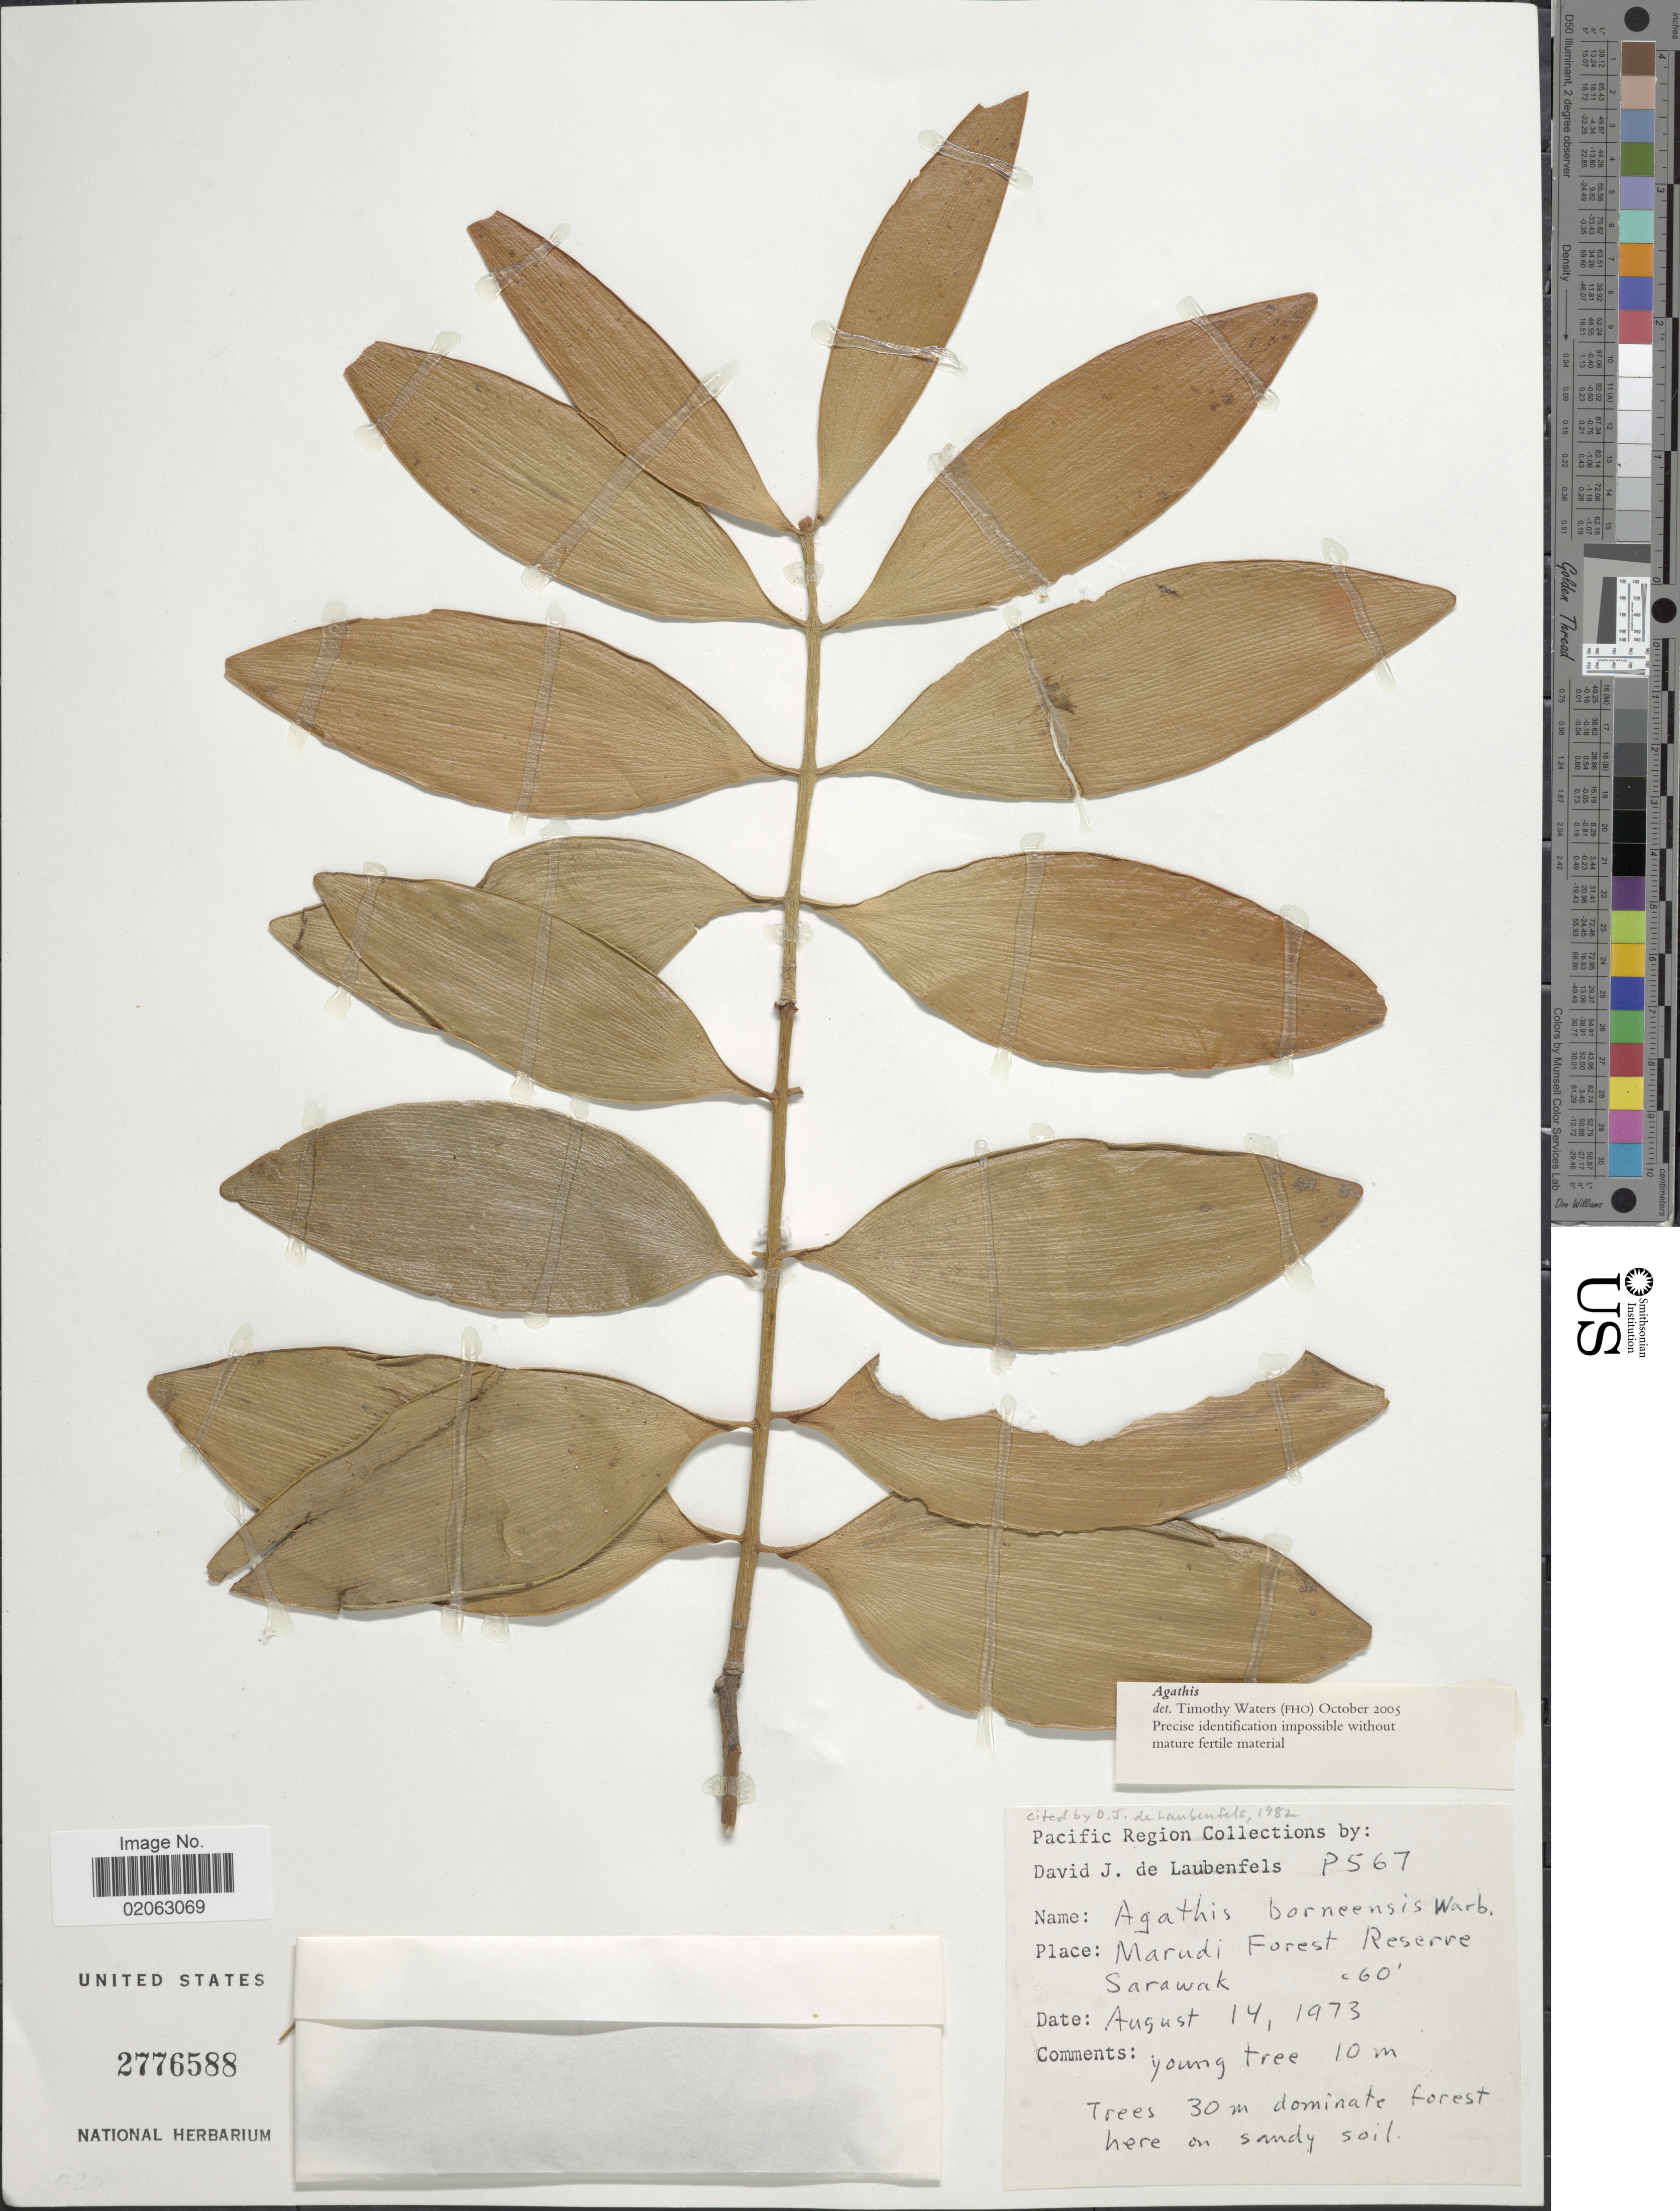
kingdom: Plantae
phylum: Tracheophyta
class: Pinopsida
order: Pinales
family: Araucariaceae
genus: Agathis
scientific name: Agathis sp.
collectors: D. J. de Laubenfels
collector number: P567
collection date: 1973-08-14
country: Malaysia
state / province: Sarawak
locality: Marudi Forest Reserve.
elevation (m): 18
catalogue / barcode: US 2776588